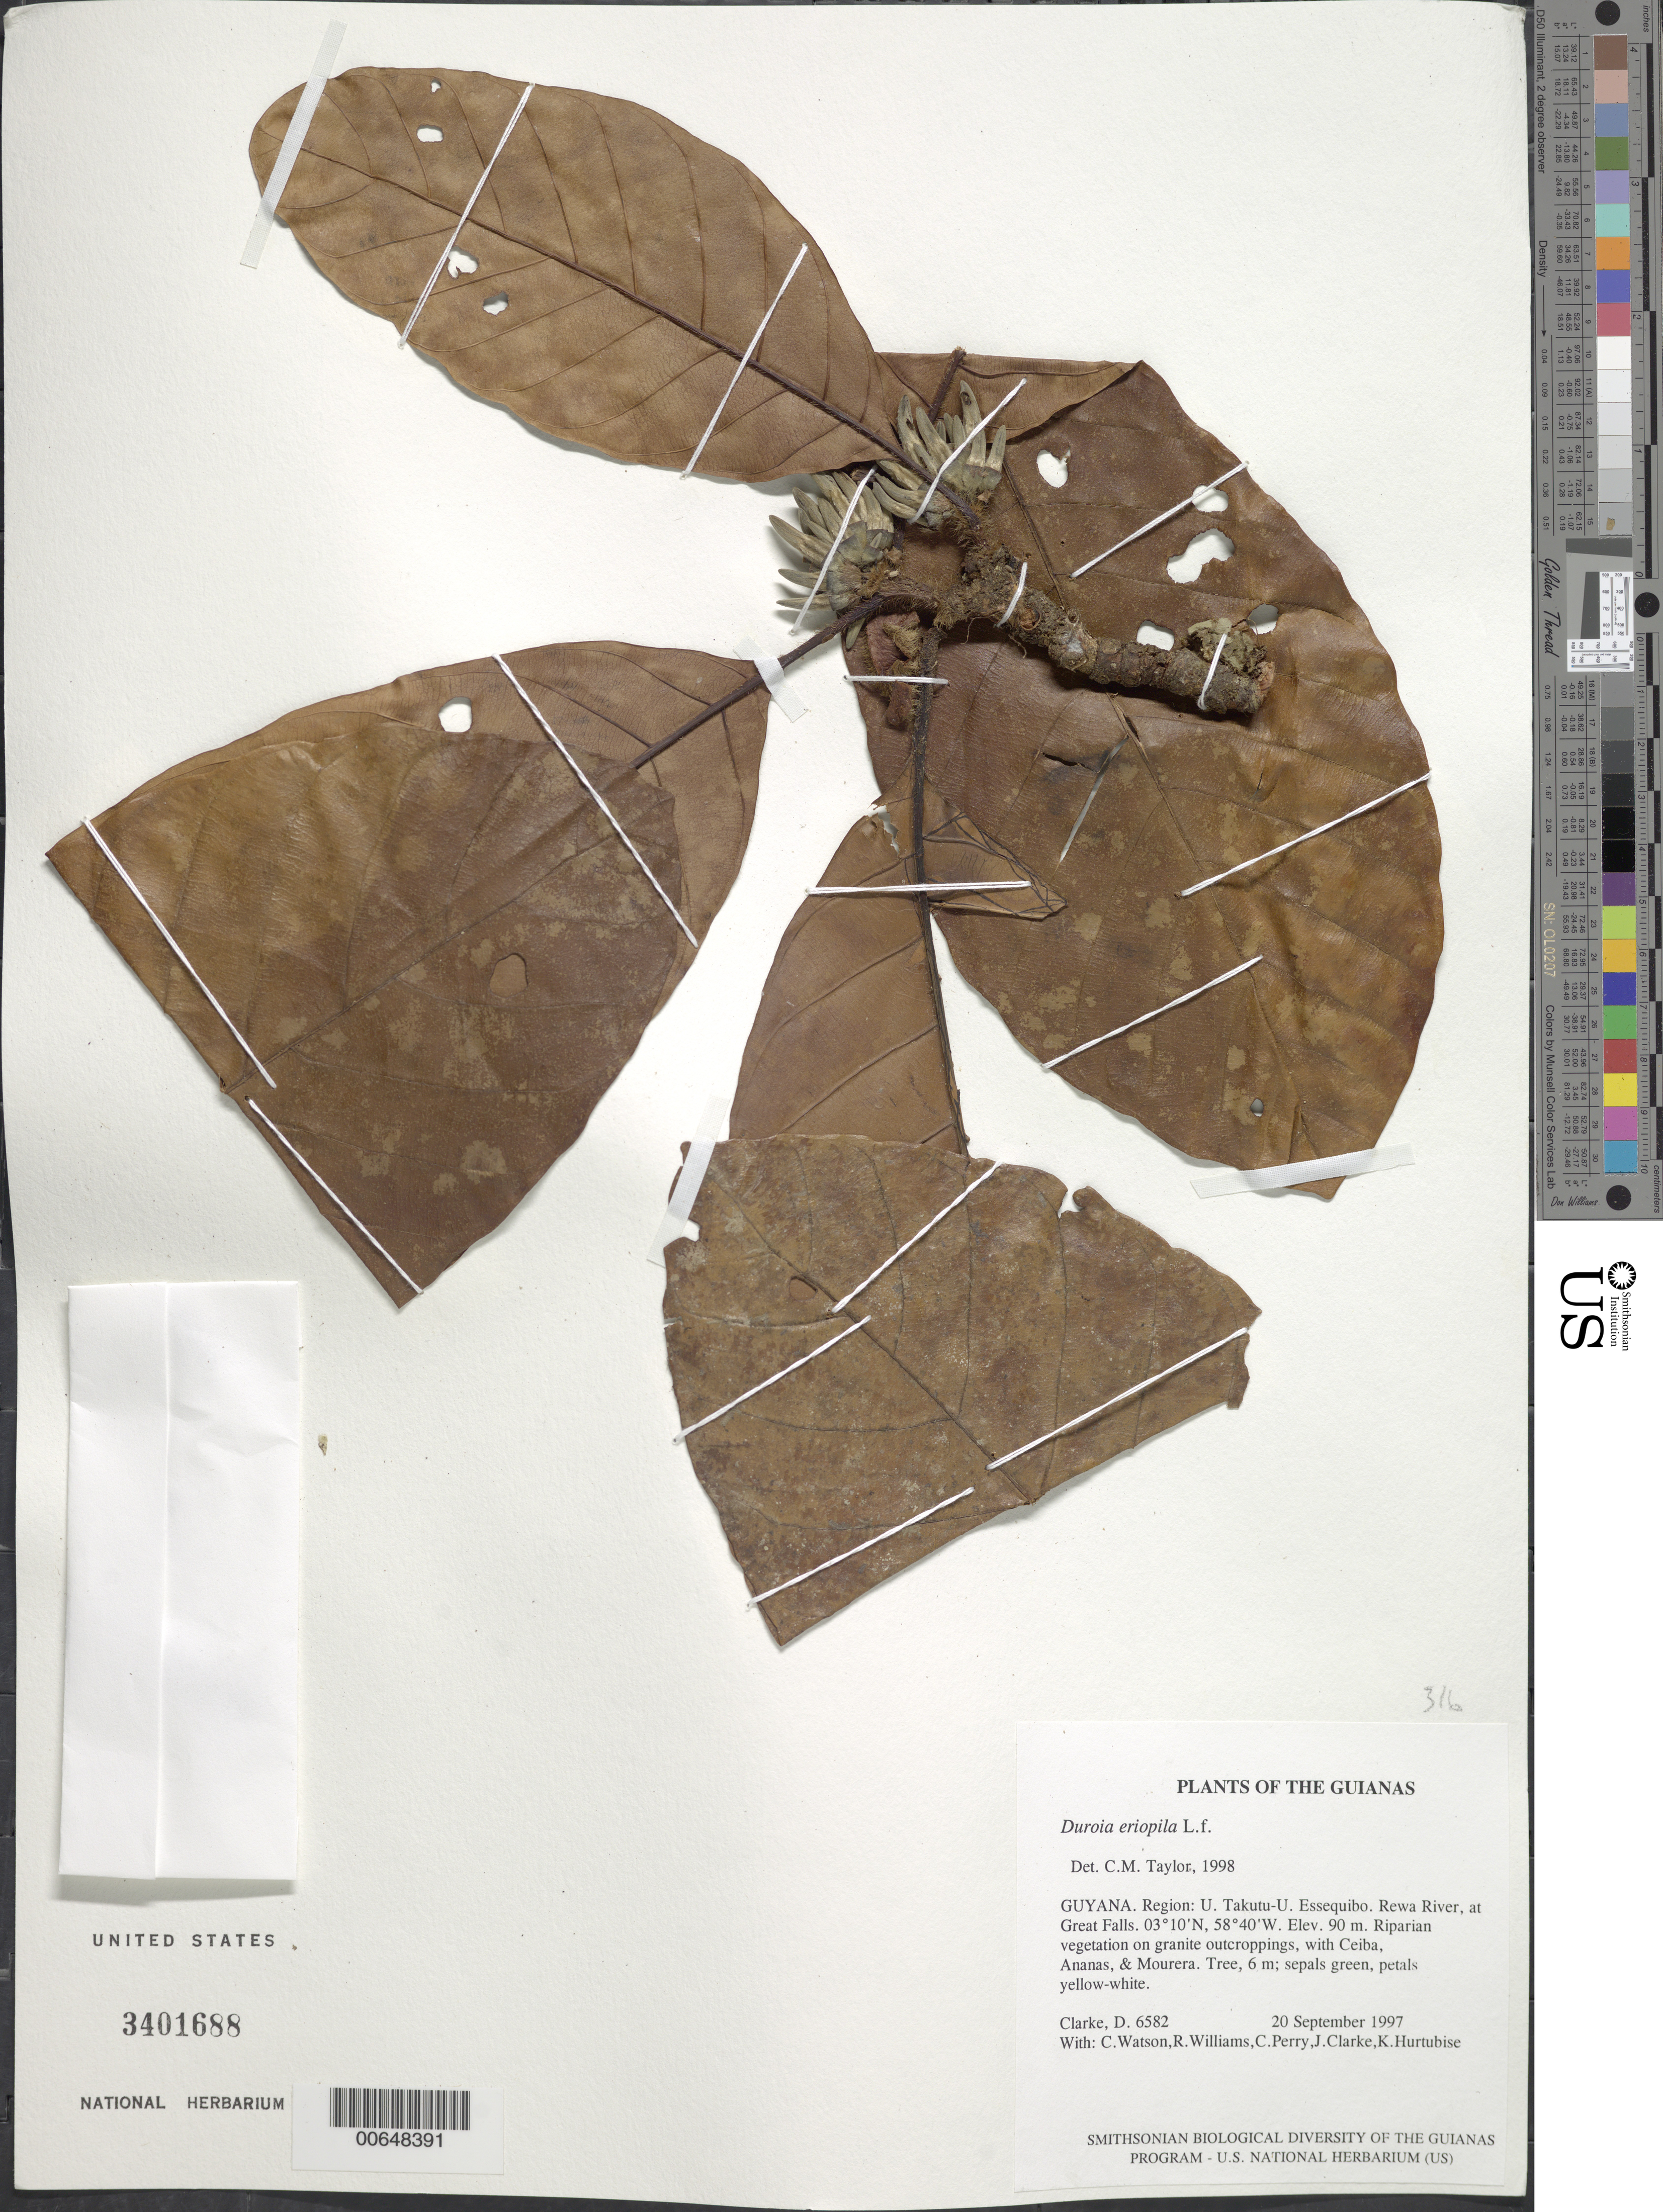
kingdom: Plantae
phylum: Tracheophyta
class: Magnoliopsida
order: Gentianales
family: Rubiaceae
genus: Duroia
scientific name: Duroia eriopila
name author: L. f.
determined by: Taylor, Charlotte M.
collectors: H. D. Clarke, C. Watson, R. Williams, C. Perry, J. Clarke & K. Hurtubise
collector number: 6582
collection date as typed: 20 September 1997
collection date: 1997-09-20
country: Guyana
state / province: U. Takutu-U. Essequibo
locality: Rewa River, at Great Falls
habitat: Riparian vegetation on granite outcroppings, with Ceiba, Ananas, & Mourera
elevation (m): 90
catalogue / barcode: US 3401688